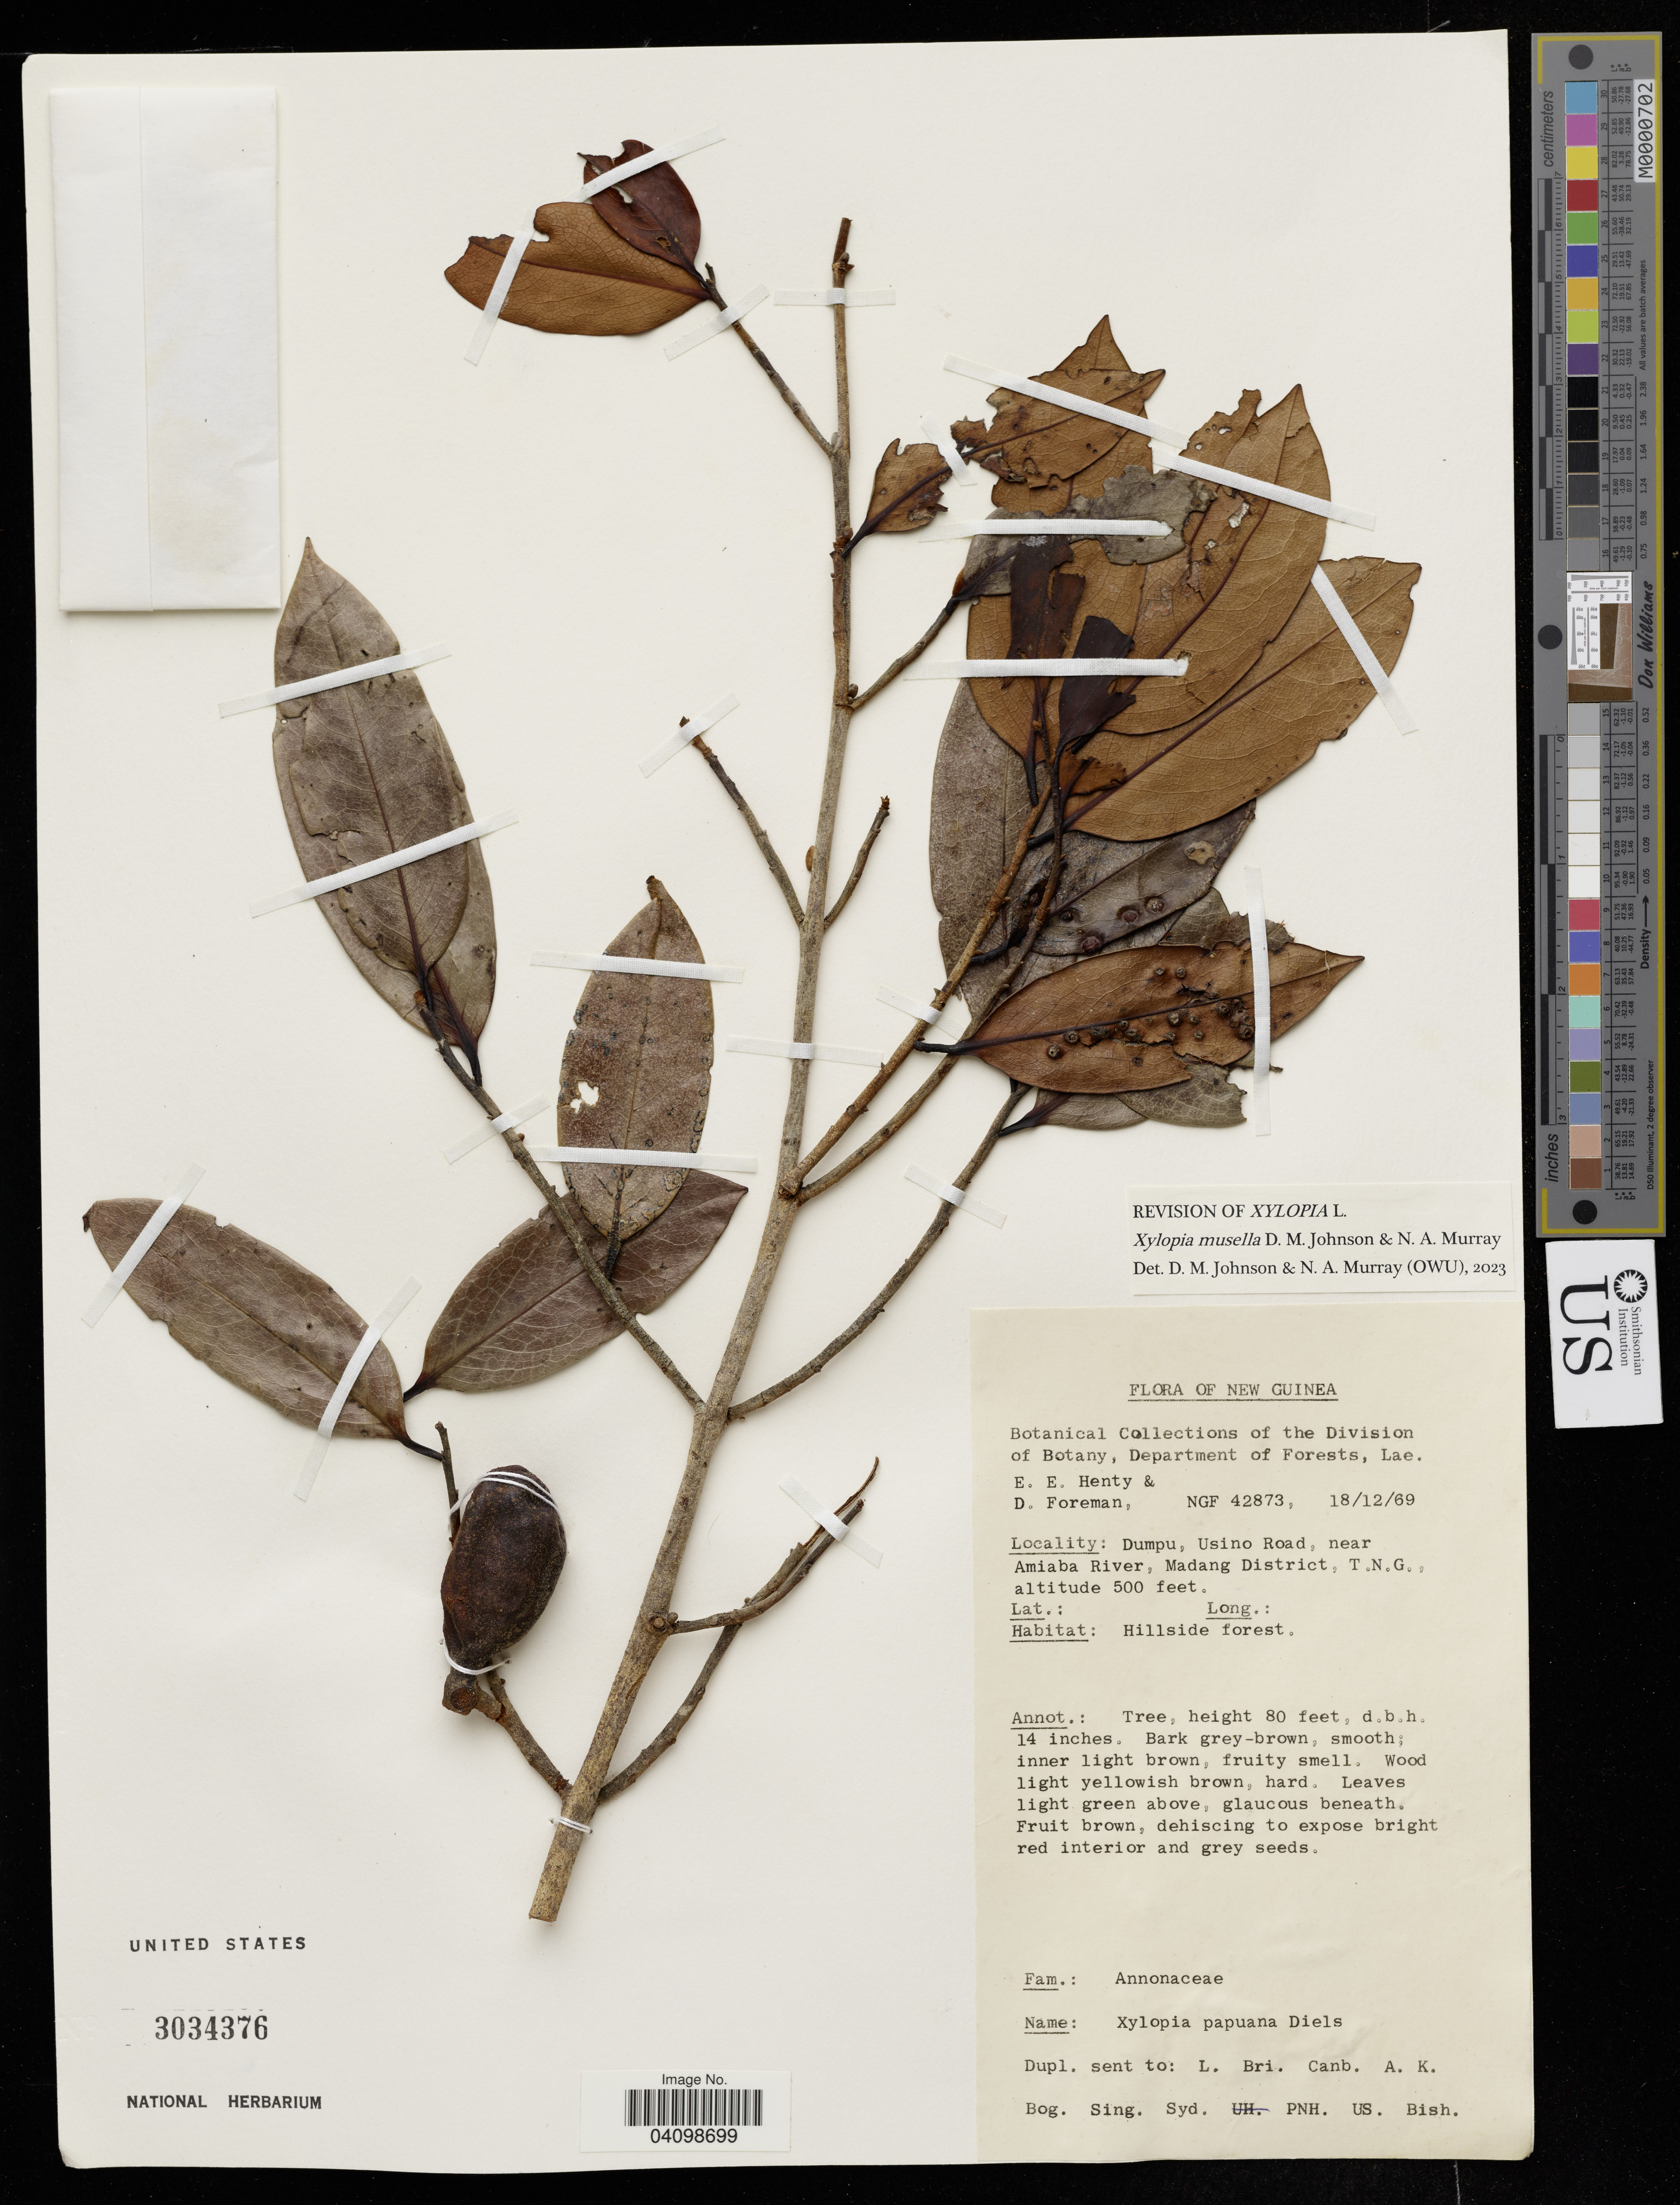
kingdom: Plantae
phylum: Tracheophyta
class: Magnoliopsida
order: Magnoliales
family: Annonaceae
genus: Xylopia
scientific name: Xylopia musella D.M. Johnson & N.A. Murray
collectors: E. Henty & D. Foreman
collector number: NGF 42873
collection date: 1969-12-18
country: Papua New Guinea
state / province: Madang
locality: Dumpu, Usino Road, near Amiaba River.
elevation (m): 152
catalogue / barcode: US 3034376